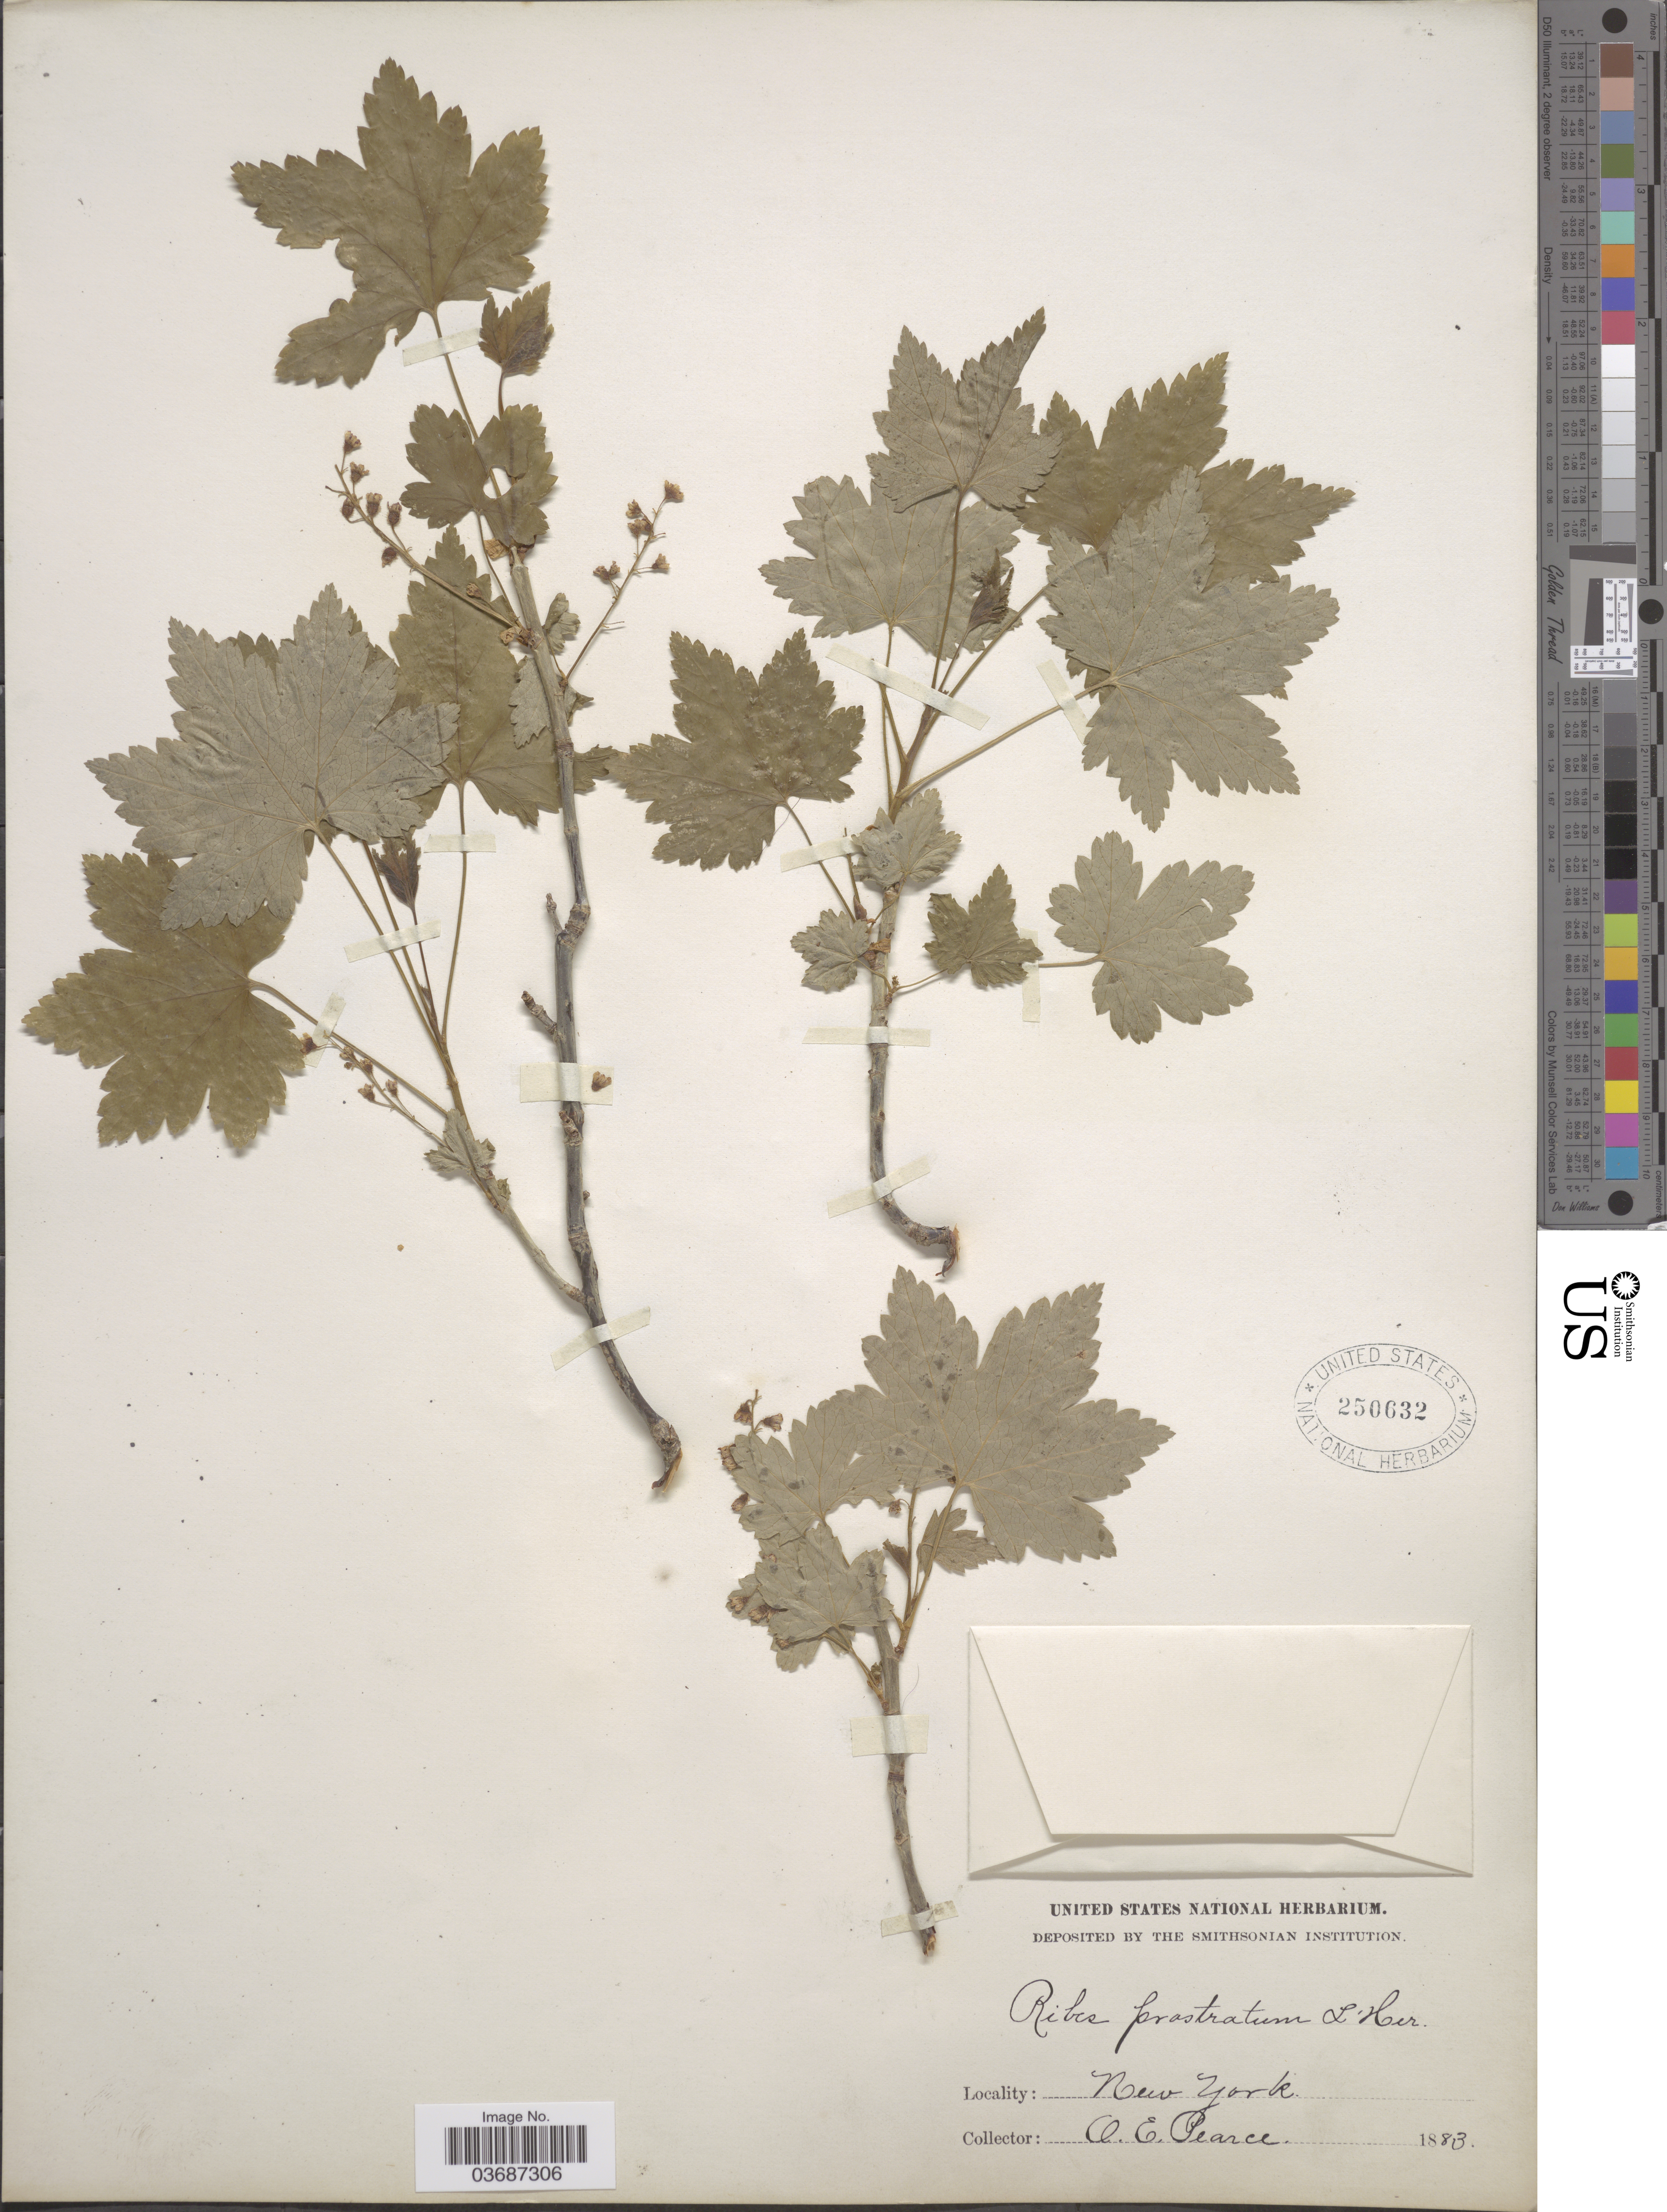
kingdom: Plantae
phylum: Tracheophyta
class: Magnoliopsida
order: Saxifragales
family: Grossulariaceae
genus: Ribes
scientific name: Ribes glandulosum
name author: Ruiz & Pav.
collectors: O. E. Pearce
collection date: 1883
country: United States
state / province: New York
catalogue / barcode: US 250632